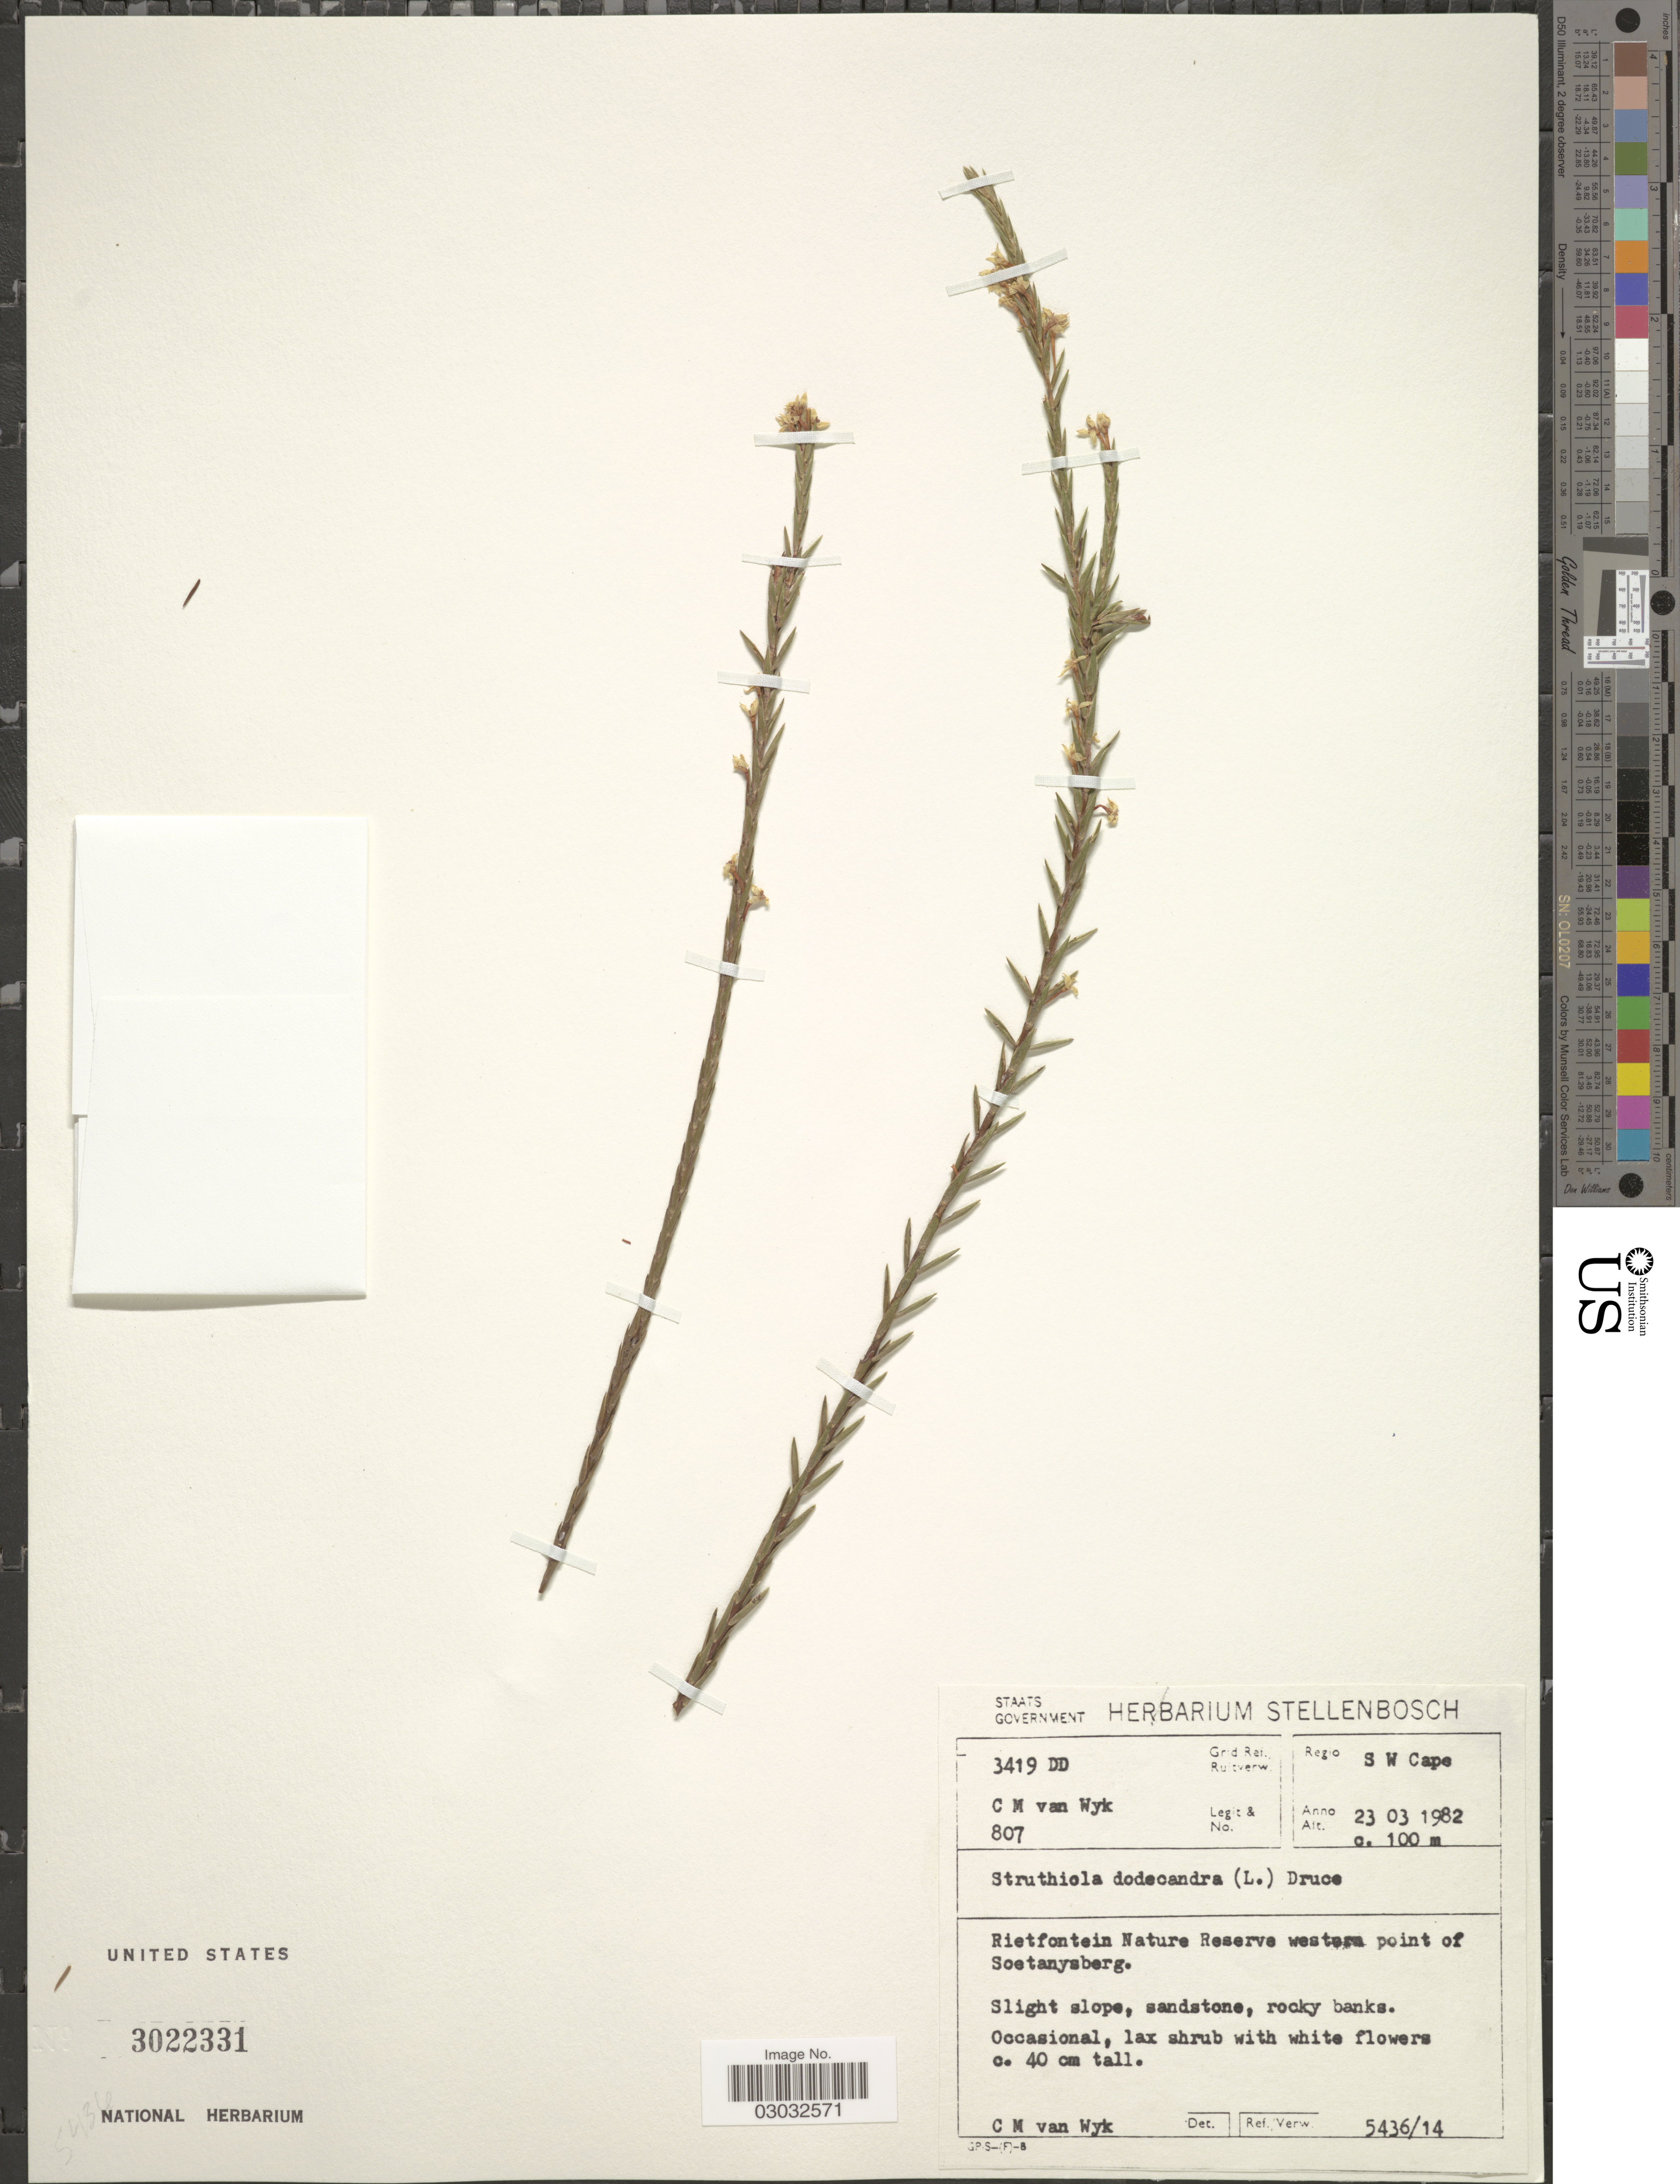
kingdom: Plantae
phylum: Tracheophyta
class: Magnoliopsida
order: Malvales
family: Thymelaeaceae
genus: Struthiola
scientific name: Struthiola dodecandra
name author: (L.) Druce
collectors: C. Van Wyk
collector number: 807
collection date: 1982-03-23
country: South Africa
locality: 3419 DD Grid Ref. Ruitverw. Regio S W Cape. Rietfontein Nature Reserve western point of Soetanysberg.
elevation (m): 100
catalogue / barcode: US 3022331